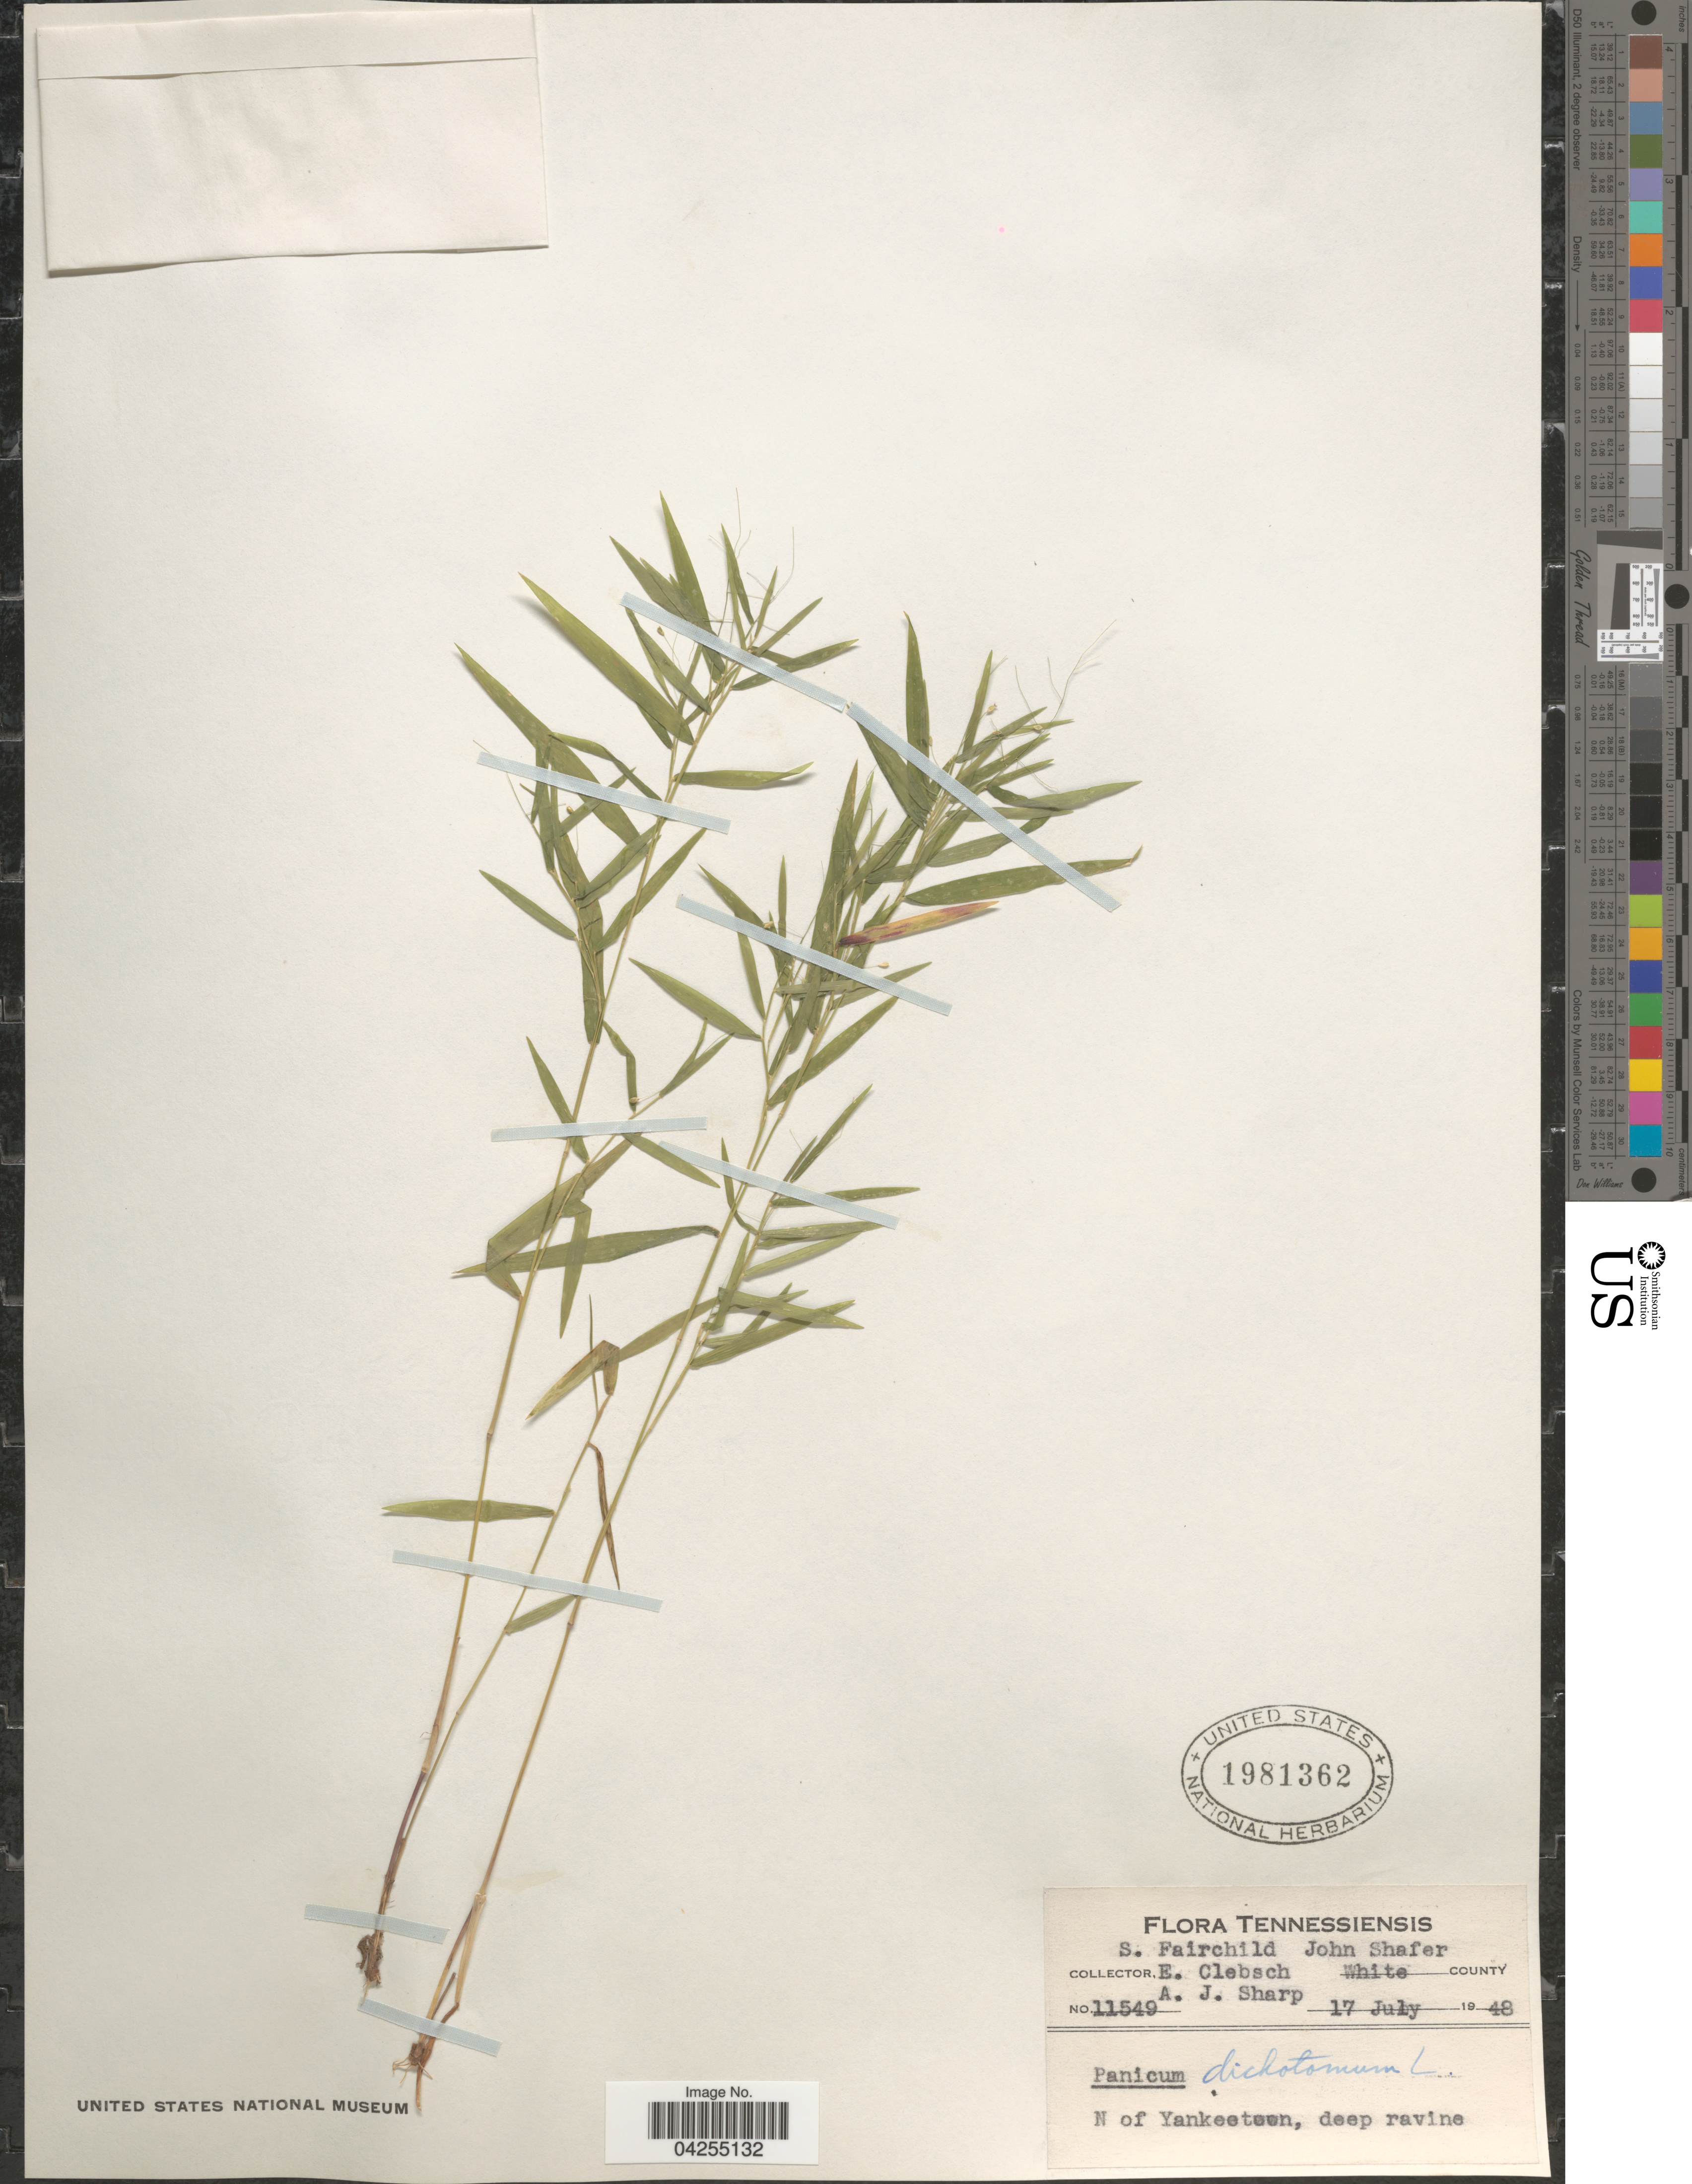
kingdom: Plantae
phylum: Tracheophyta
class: Liliopsida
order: Poales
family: Poaceae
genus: Dichanthelium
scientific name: Dichanthelium dichotomum var. dichotomum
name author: (L.) Gould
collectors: S. Fairchild, J. A. Shafer, E. Clebsch & A. J. Sharp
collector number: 11549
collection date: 1948-07-17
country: United States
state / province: Tennessee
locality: White County. N of Yankeetown, deep ravine.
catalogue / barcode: US 1981362